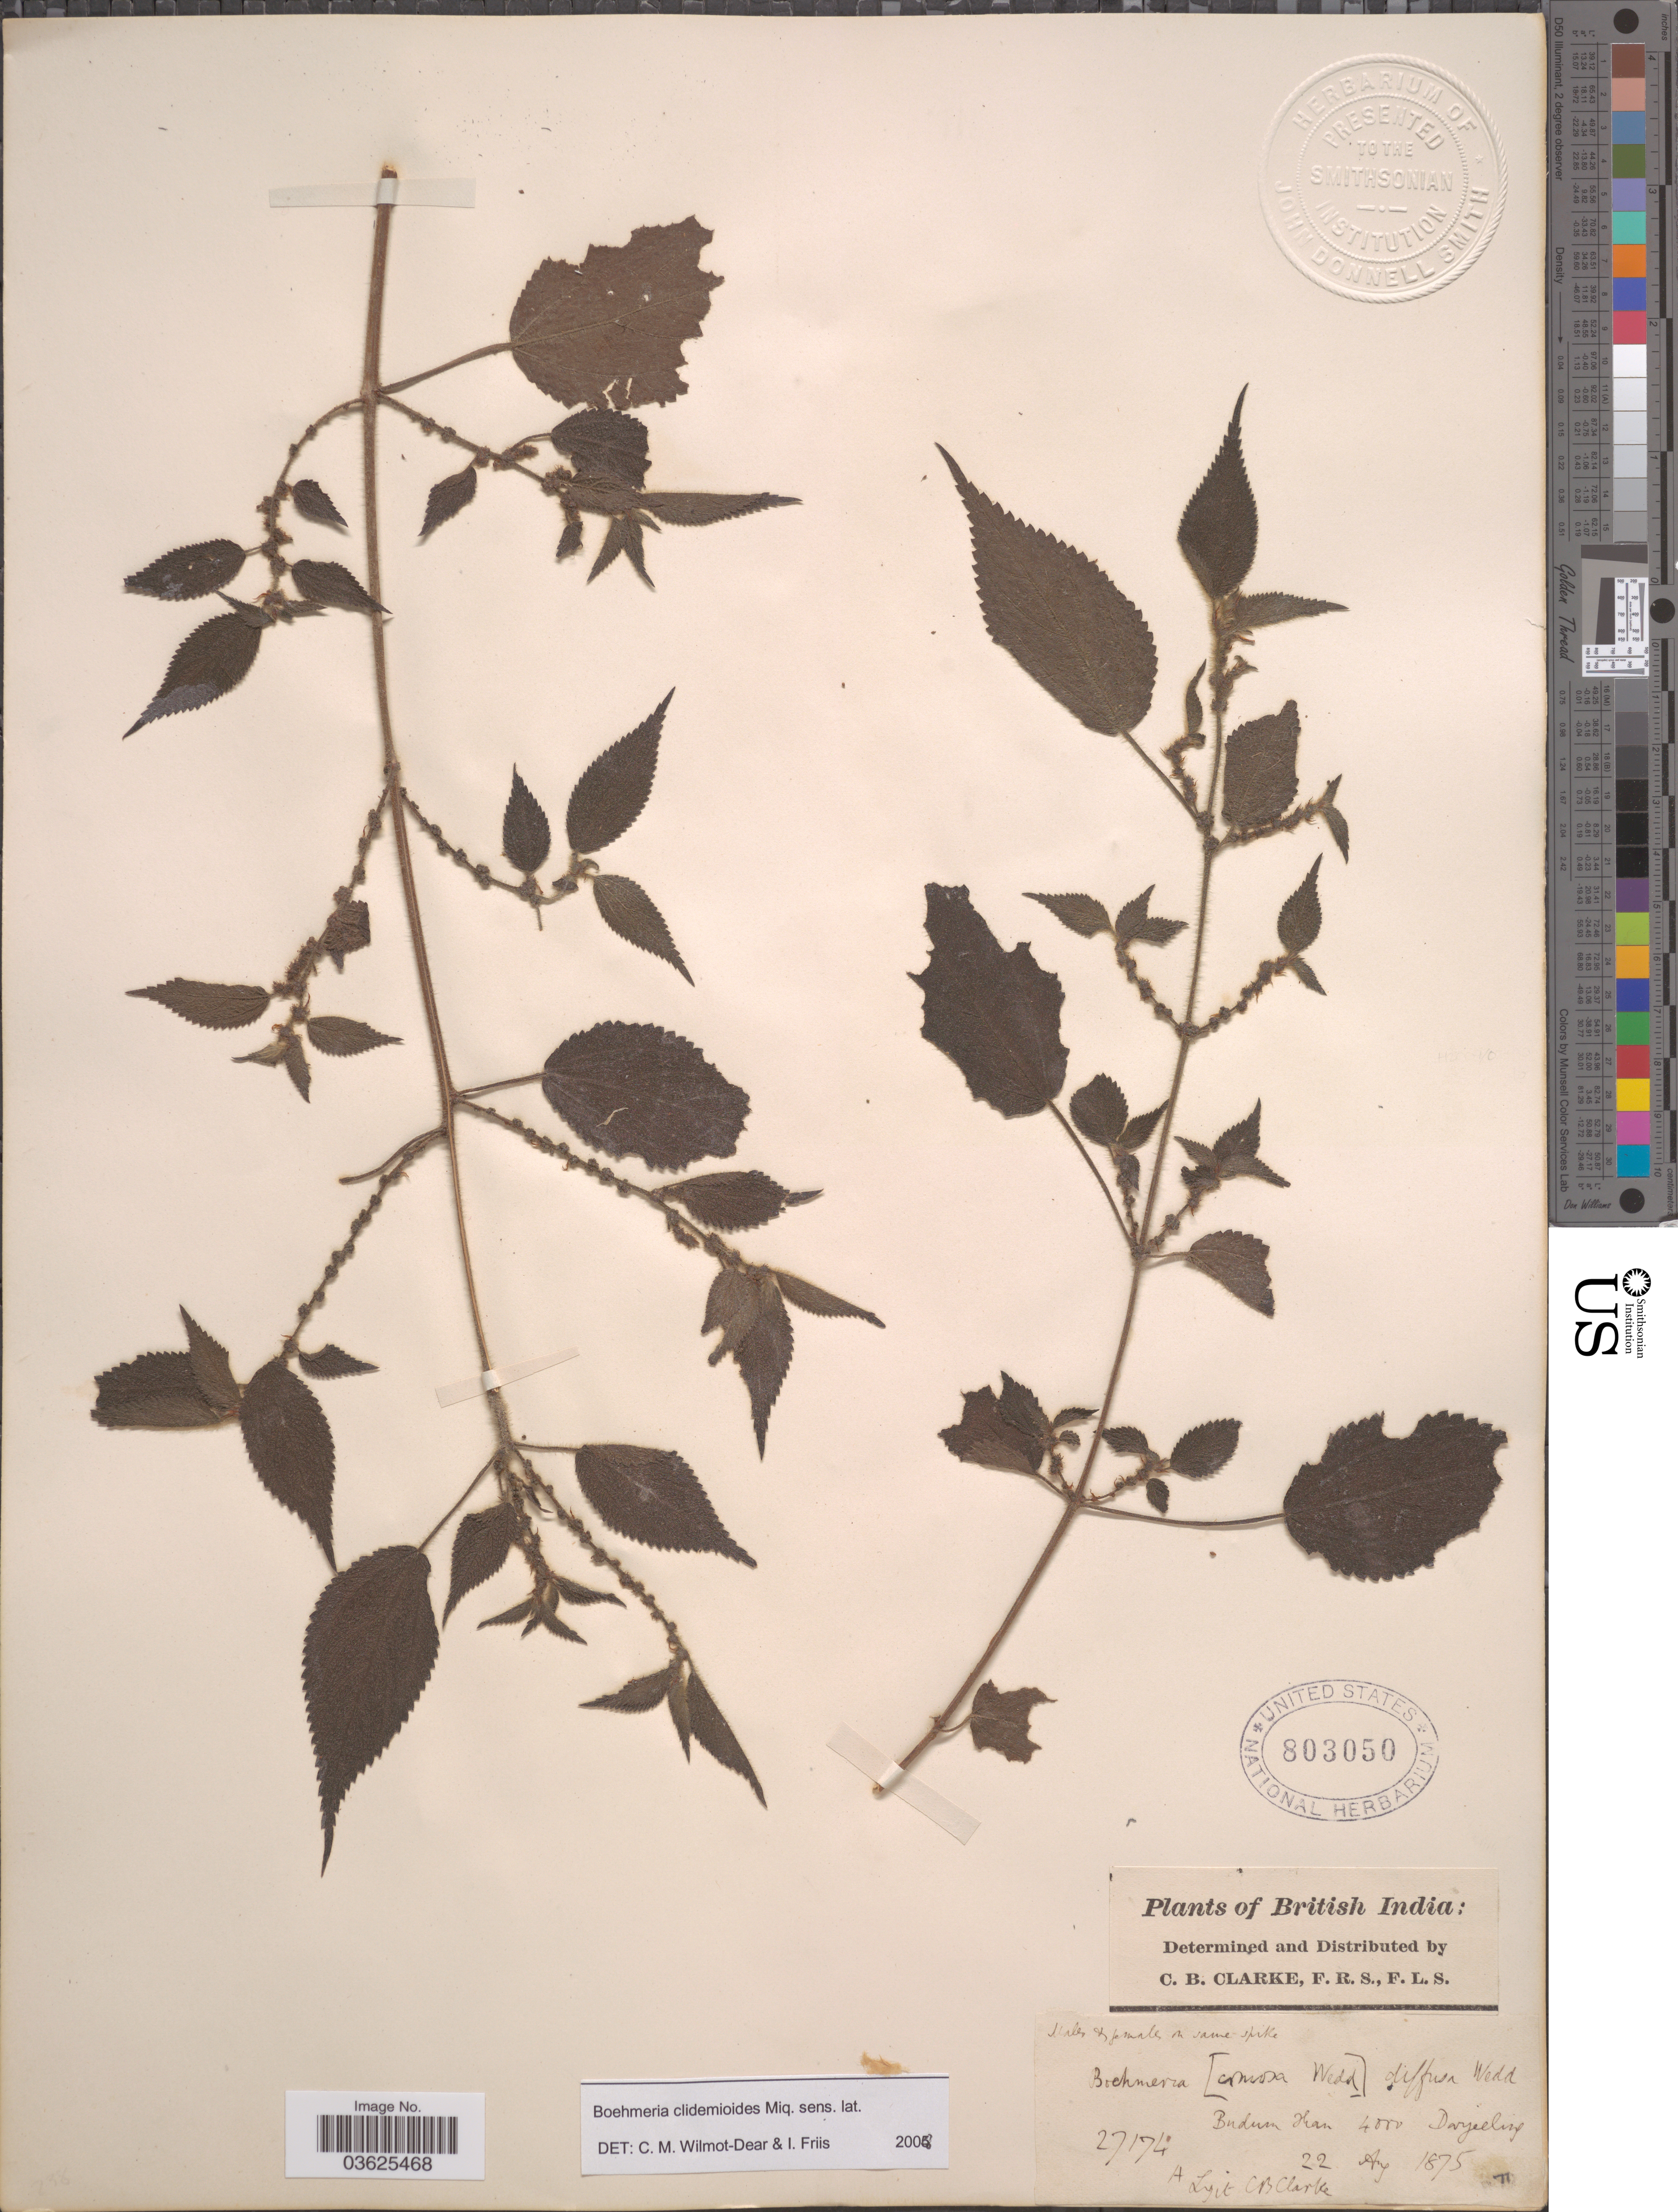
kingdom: Plantae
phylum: Tracheophyta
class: Magnoliopsida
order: Rosales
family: Urticaceae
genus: Boehmeria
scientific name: Boehmeria clidemioides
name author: Miq.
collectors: C. B. Clarke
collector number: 27174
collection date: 1875-08-22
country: India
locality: British India. Budumthan. Darjeeling.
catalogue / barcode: US 803050